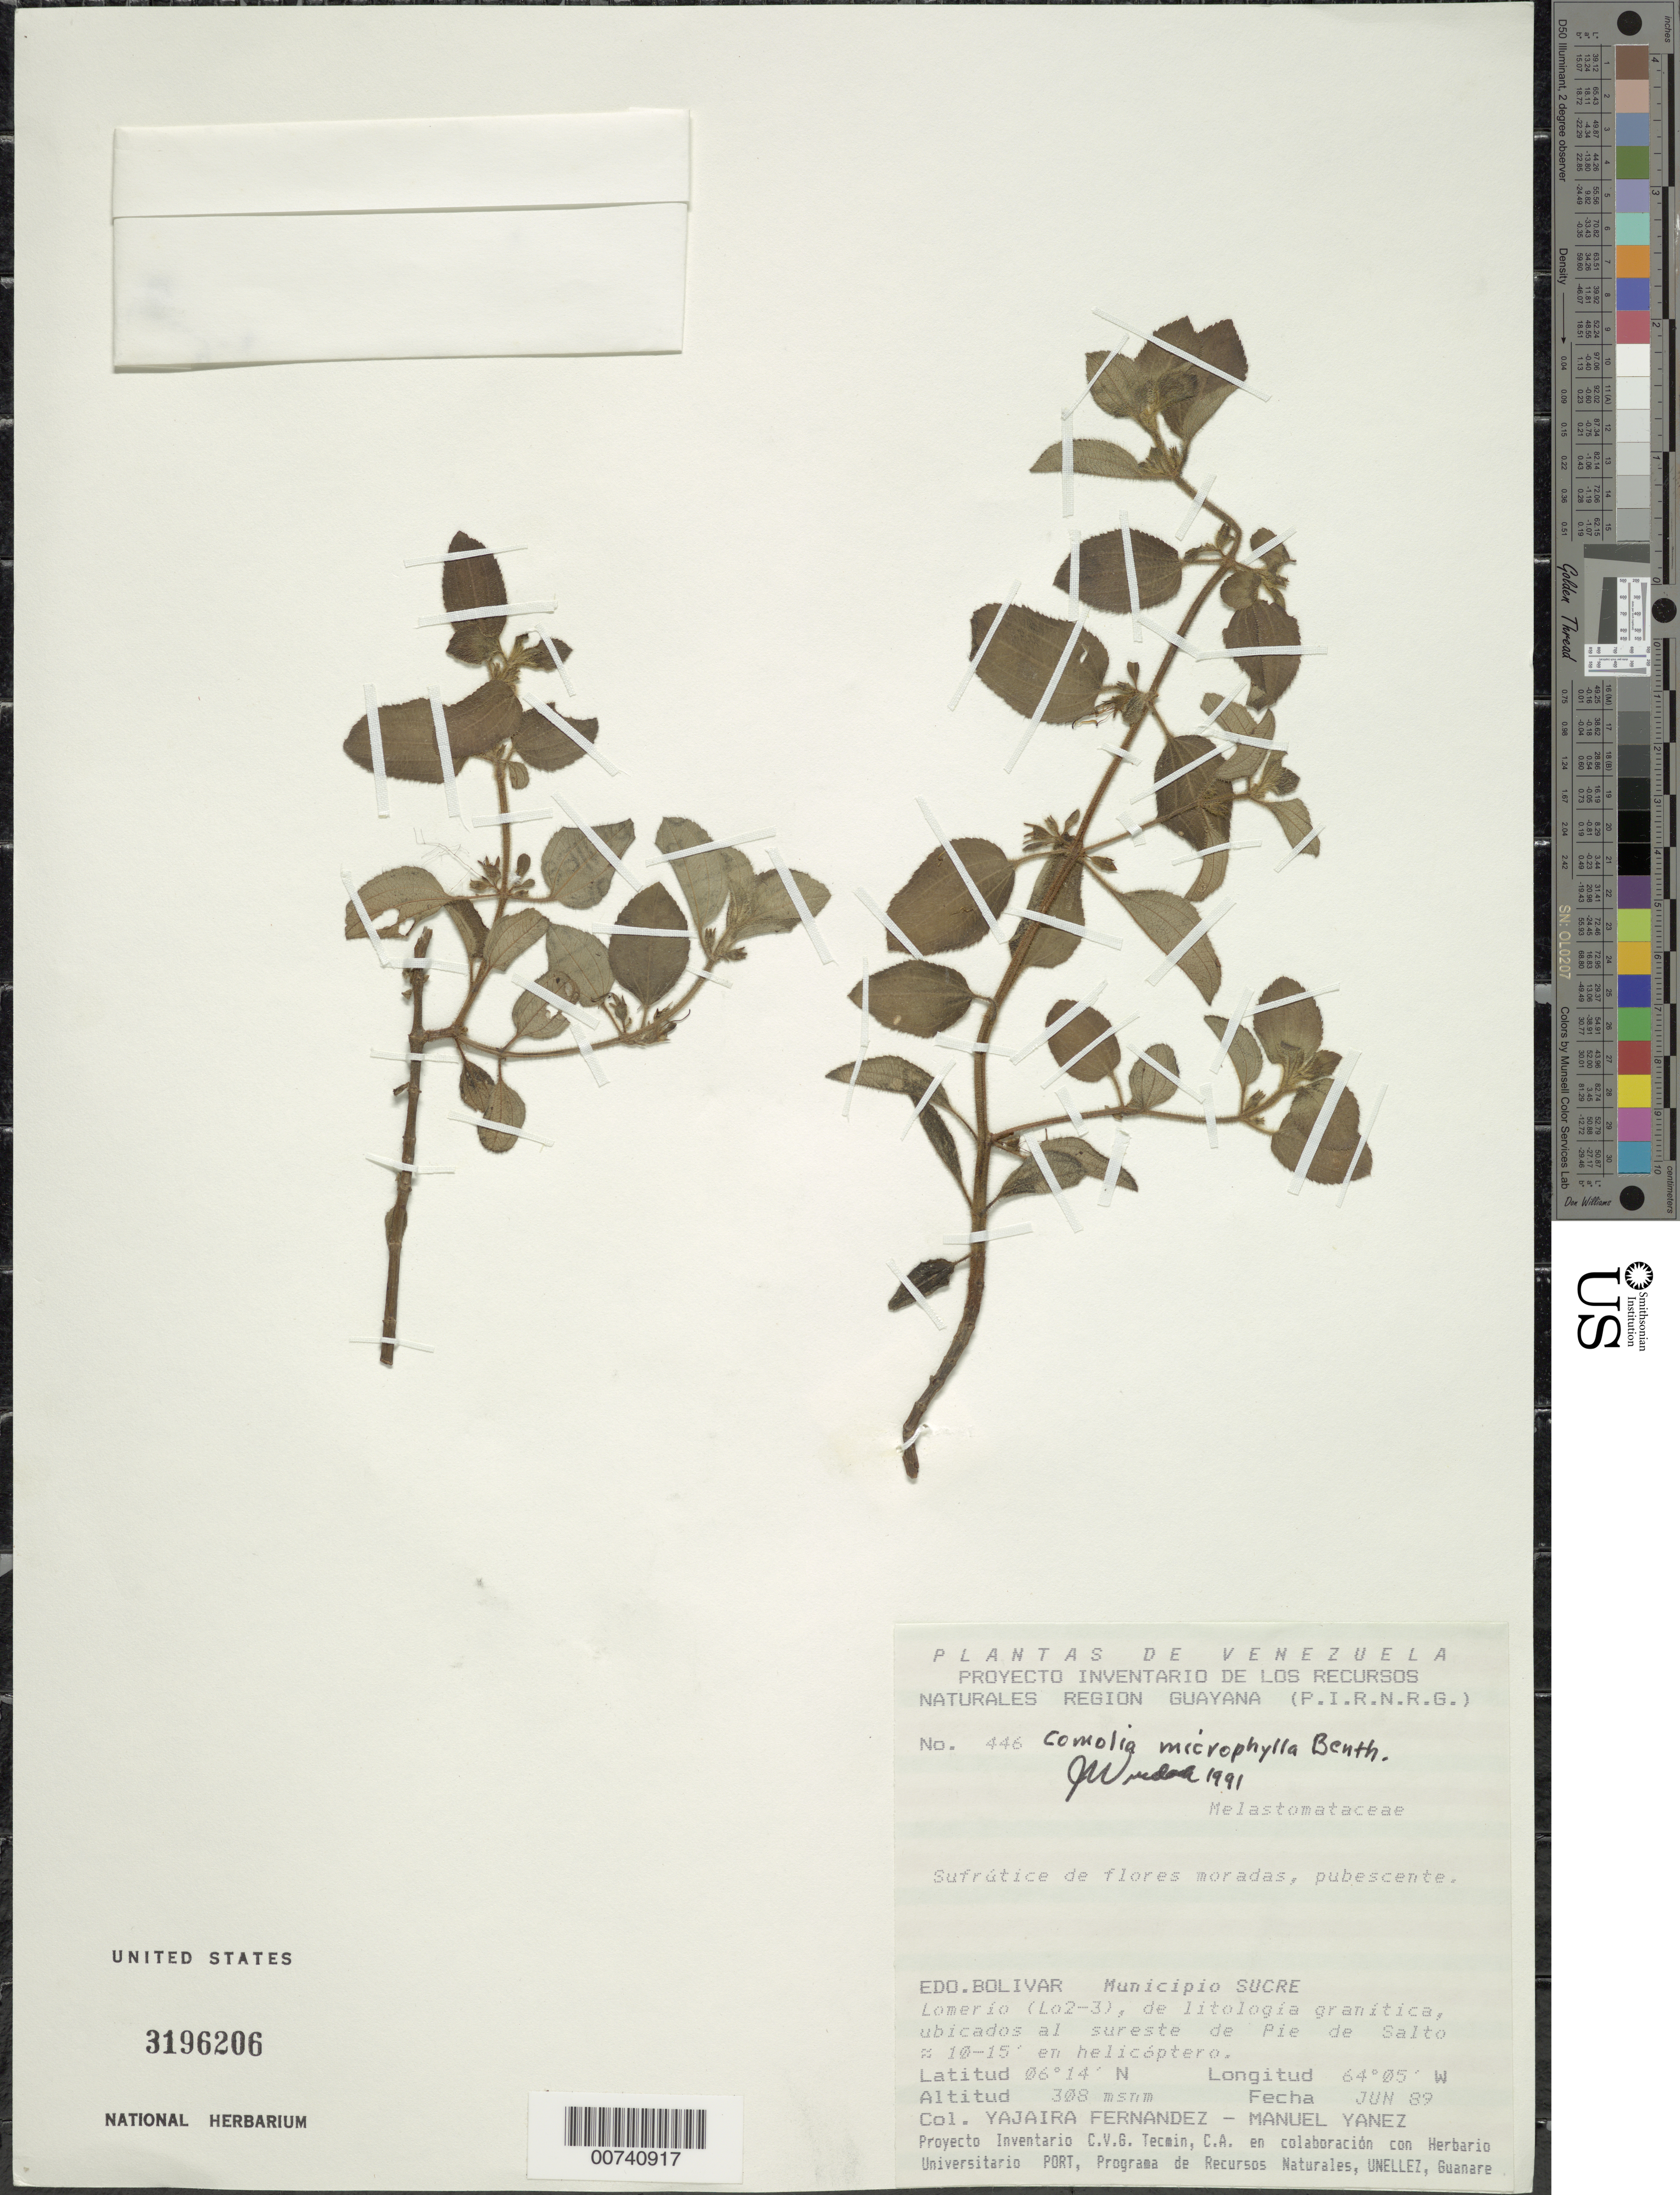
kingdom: Plantae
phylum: Tracheophyta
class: Magnoliopsida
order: Myrtales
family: Melastomataceae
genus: Comolia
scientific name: Comolia villosa var. glabrior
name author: Cogn.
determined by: Nunes da Silva, Diego, (RB), Jardim Botanico do Rio de Janeiro - Herbario (BRAZIL)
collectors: Y. Fernandez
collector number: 446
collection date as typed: Jun-89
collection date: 1989-06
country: Venezuela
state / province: Bolívar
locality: Mun. Sucre, SE of Pie de Salto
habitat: Litologia granítica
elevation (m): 308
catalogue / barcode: US 3196206